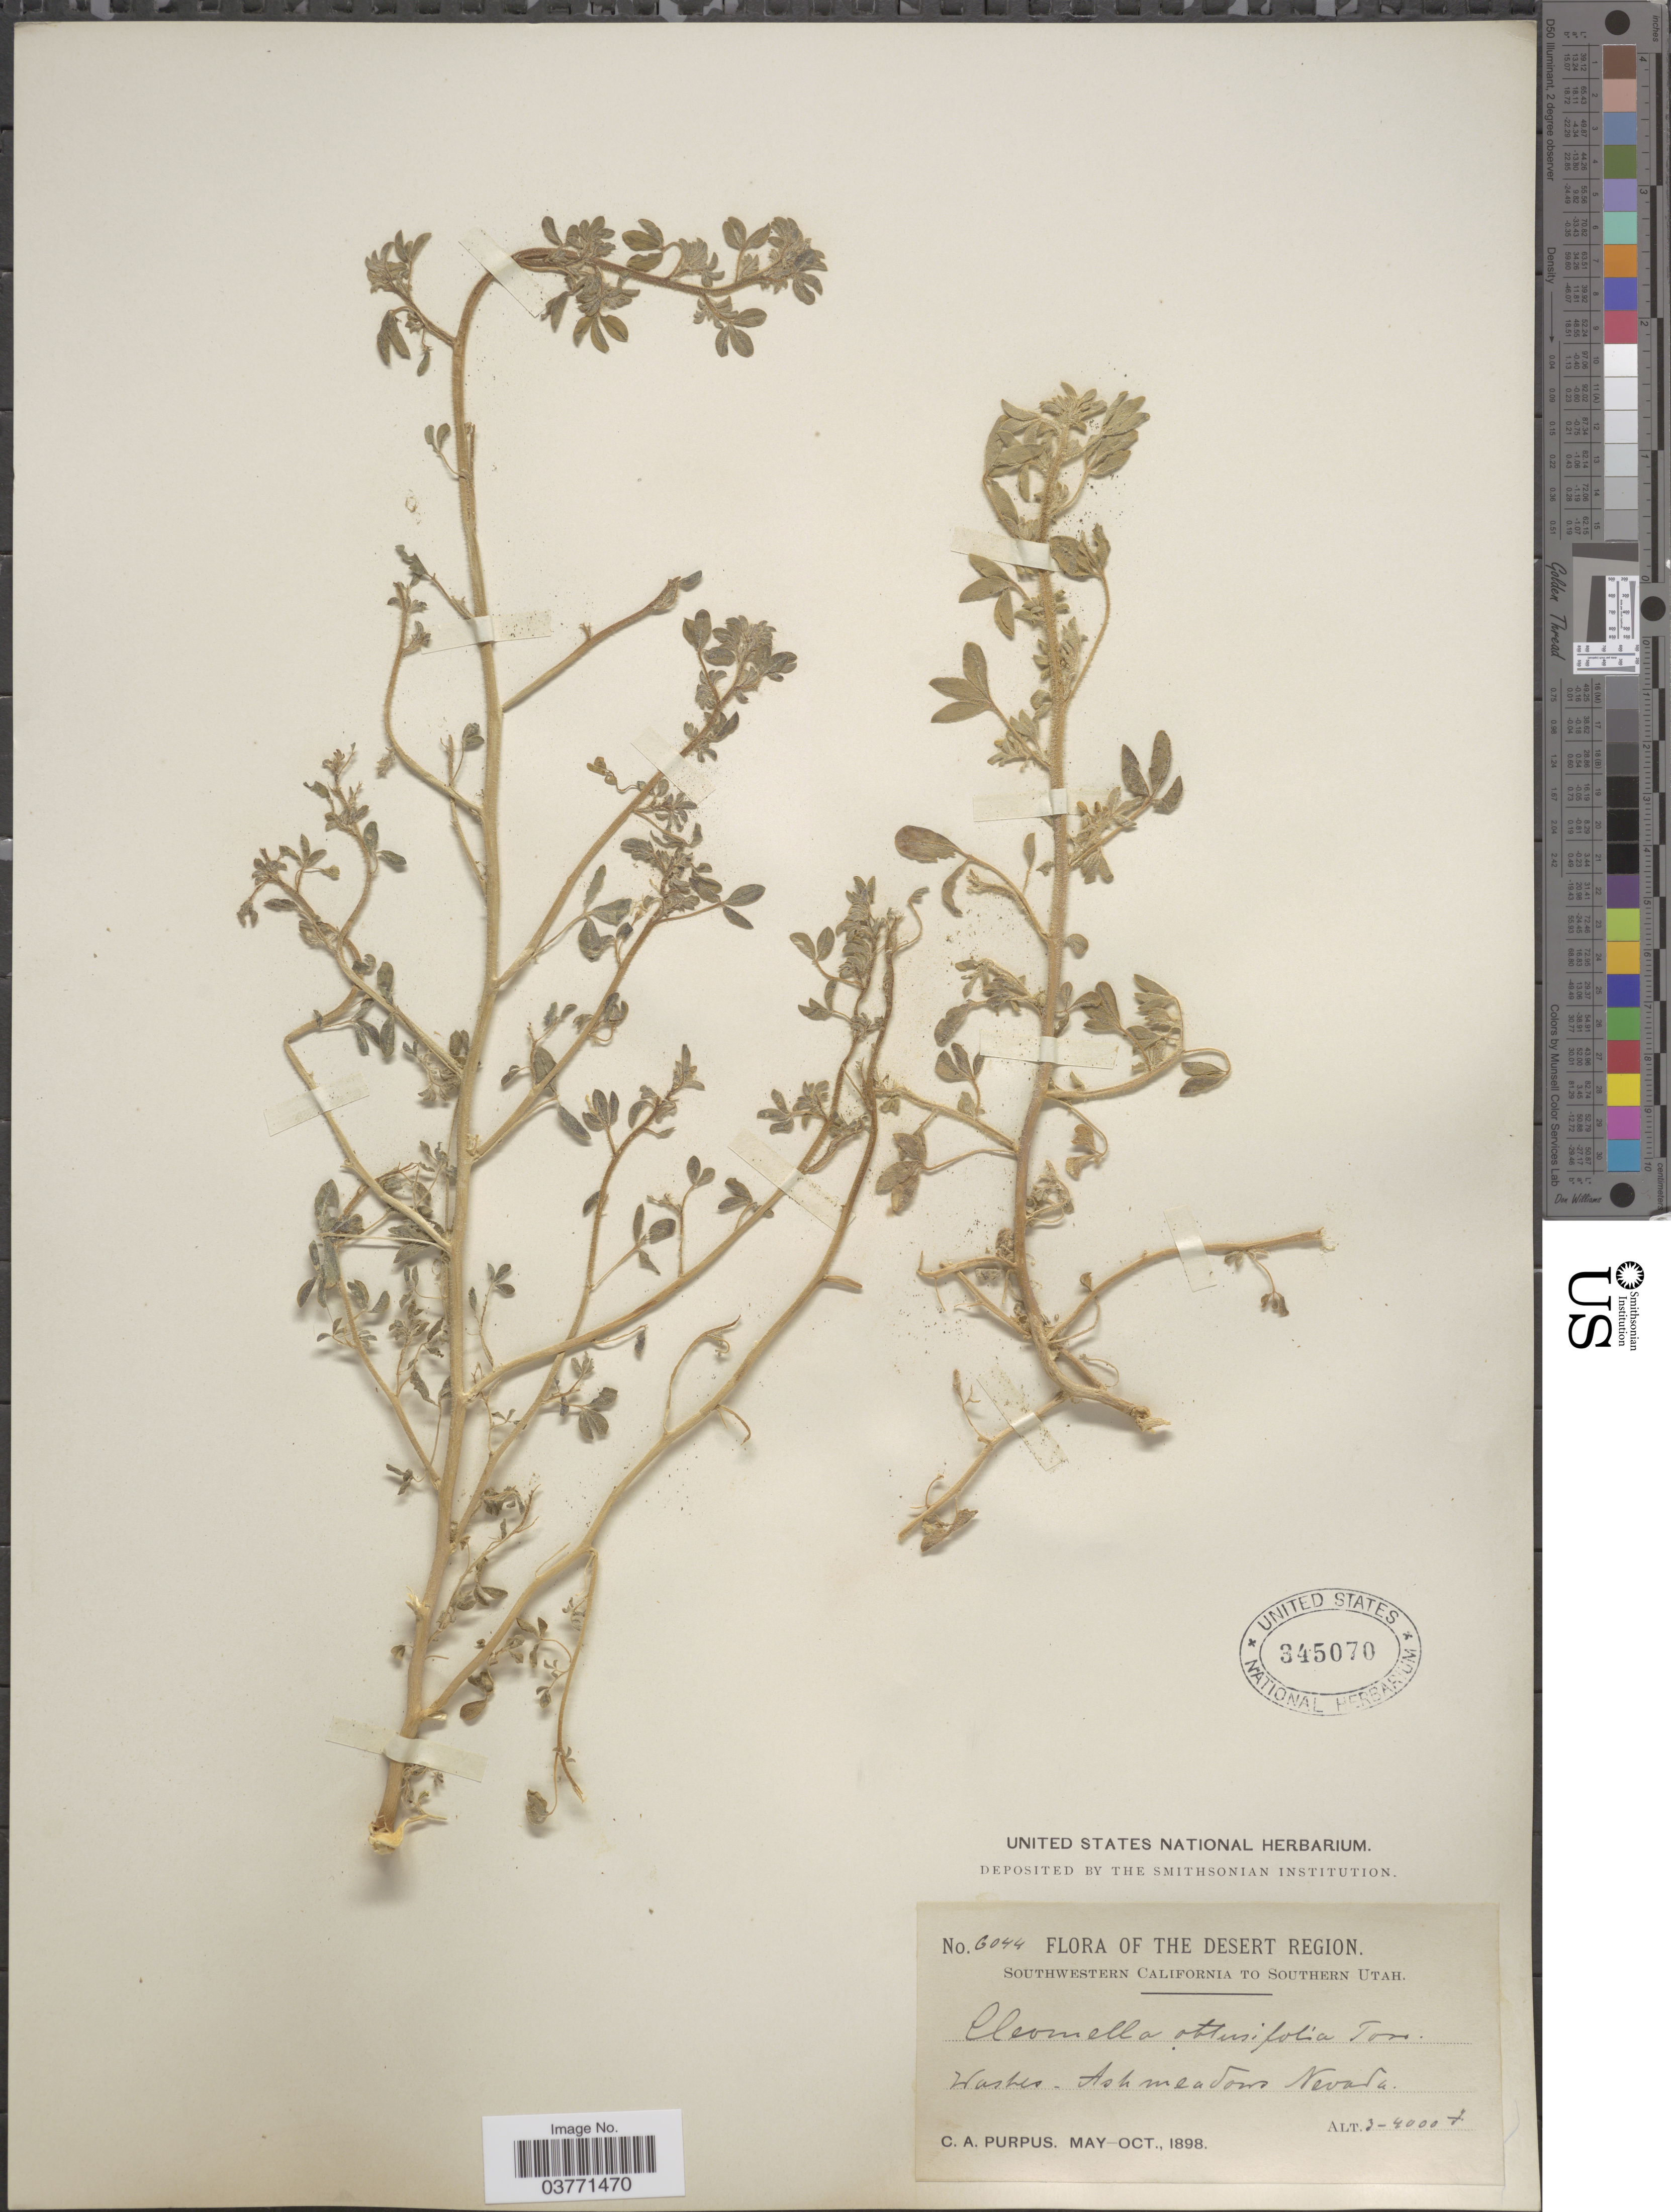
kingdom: Plantae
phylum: Tracheophyta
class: Magnoliopsida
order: Brassicales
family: Cleomaceae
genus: Cleomella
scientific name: Cleomella obtusifolia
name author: Torr. & Frém.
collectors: C. A. Purpus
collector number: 6044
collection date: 1898-05/1898-10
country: United States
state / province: Nevada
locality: The Desert Region. Washes-Ash meadows.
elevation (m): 914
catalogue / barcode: US 345070